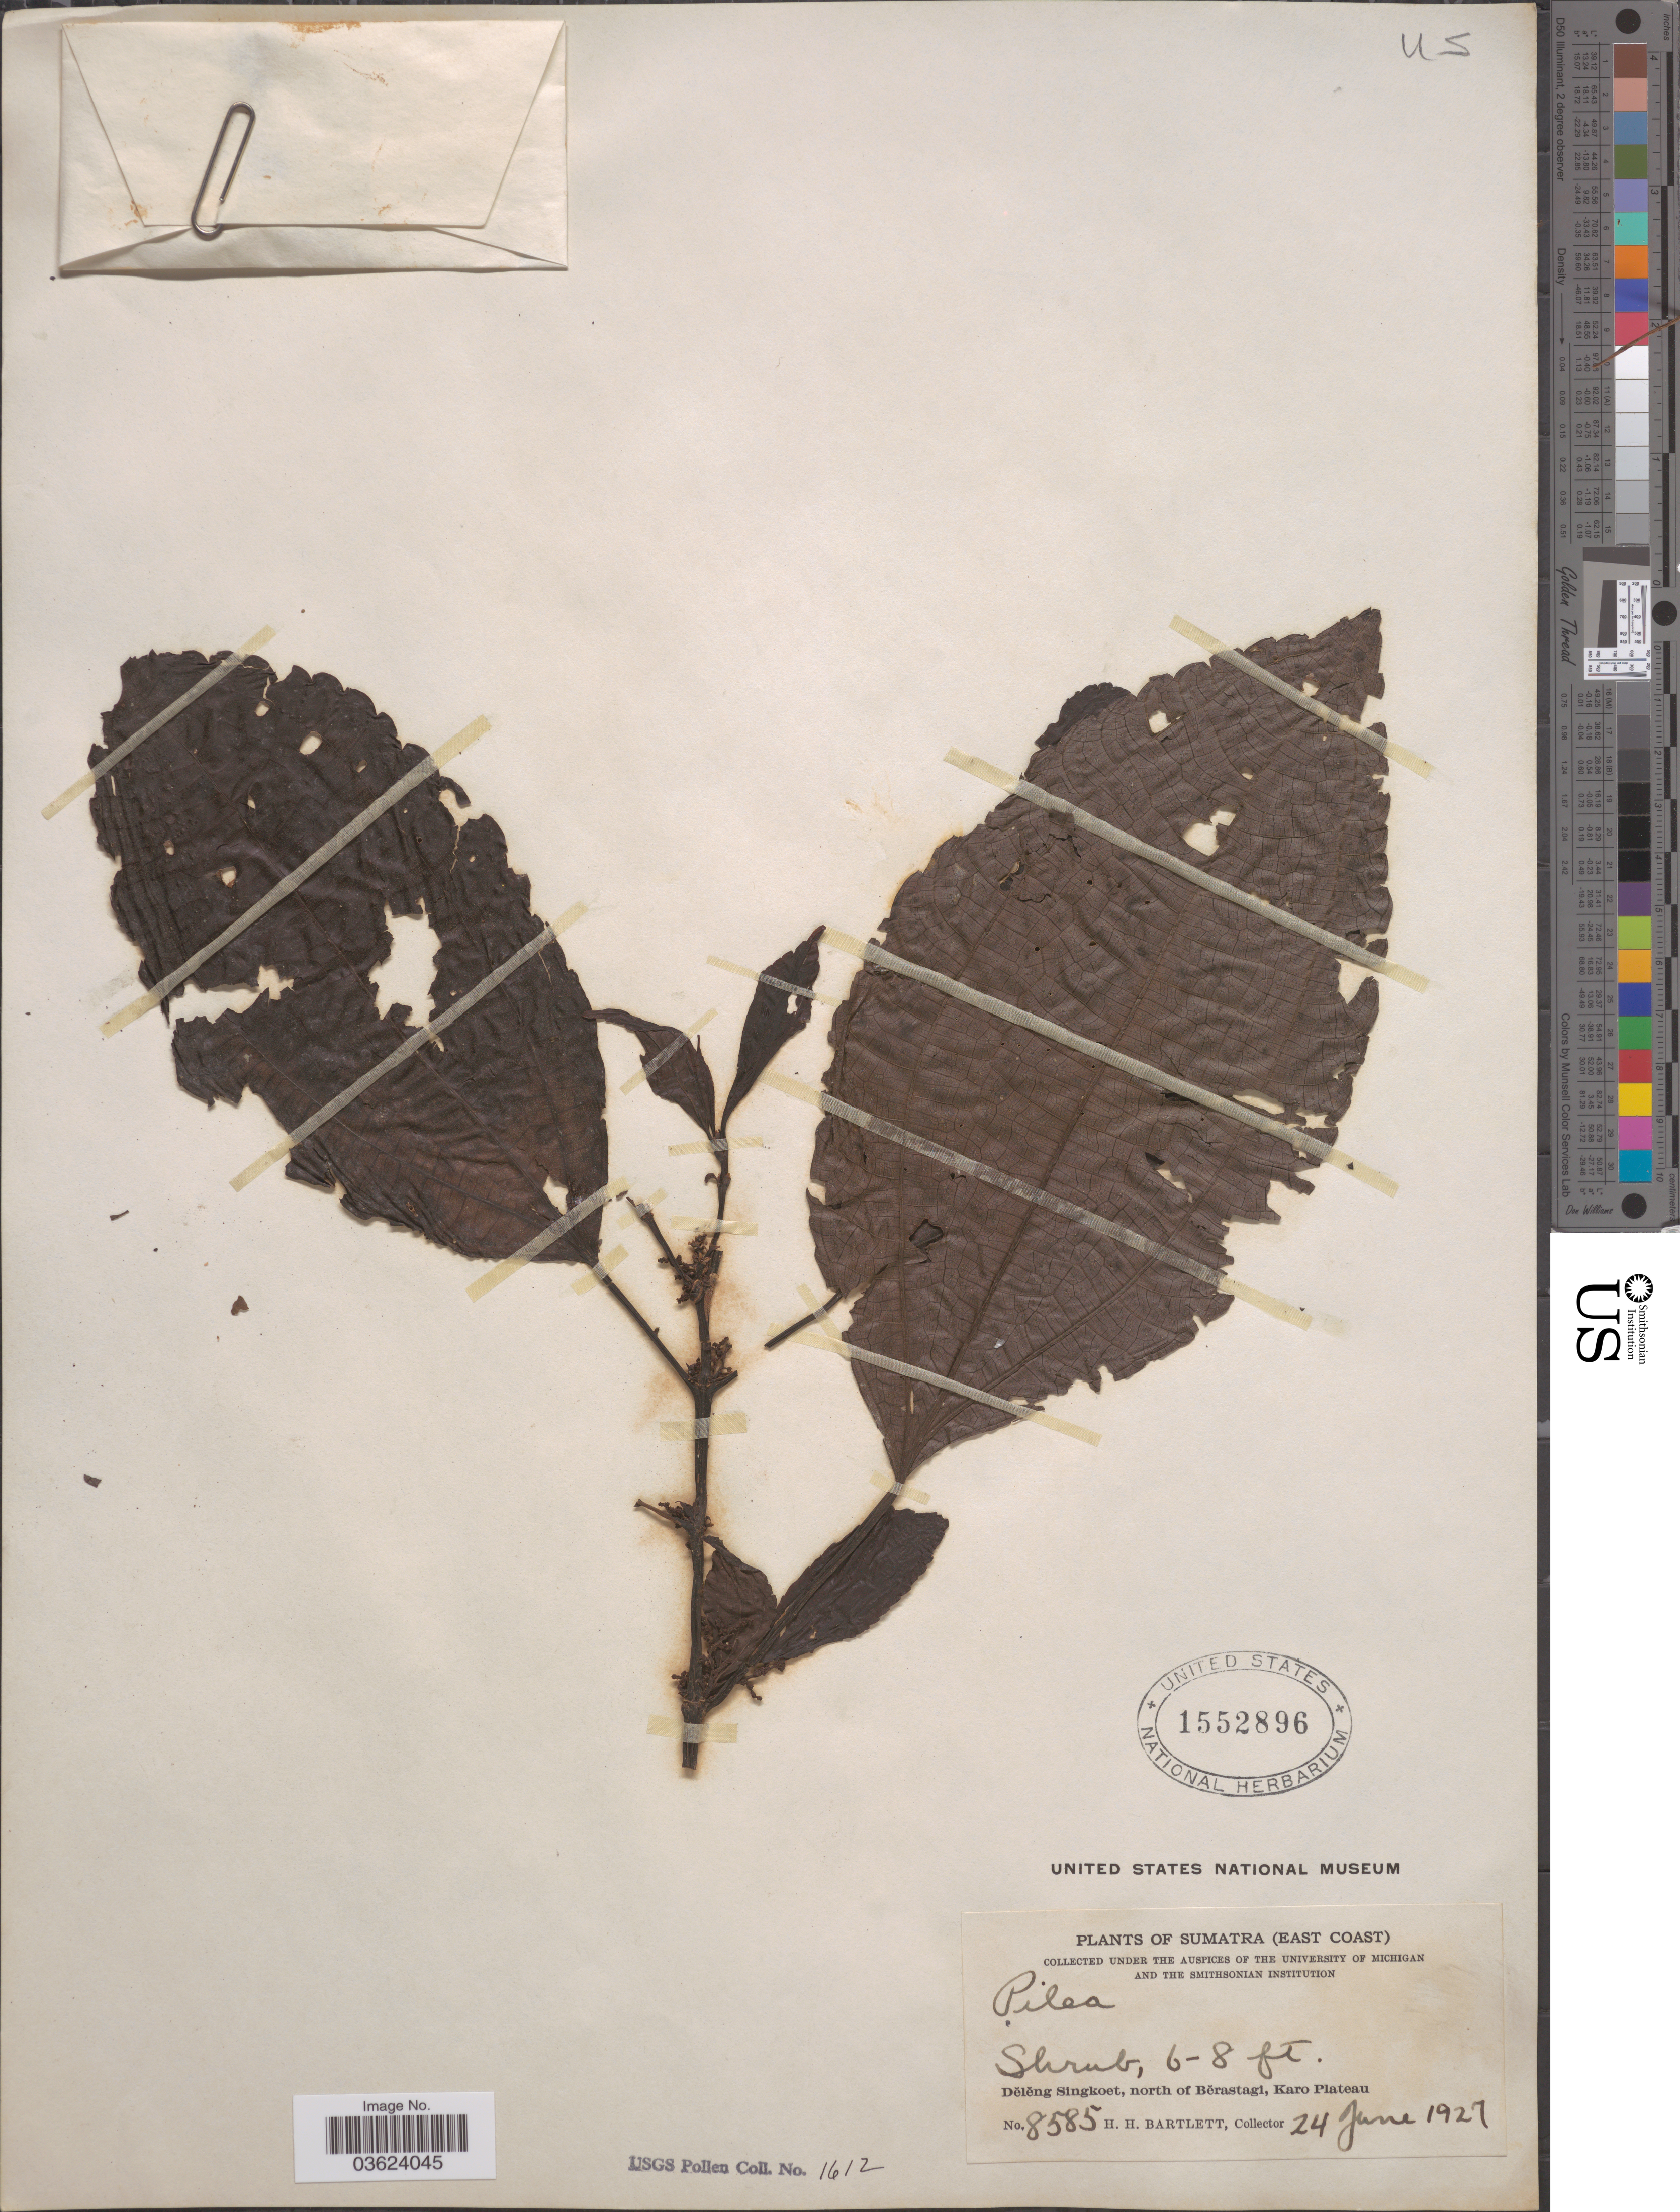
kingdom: Plantae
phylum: Tracheophyta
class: Magnoliopsida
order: Rosales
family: Urticaceae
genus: Pilea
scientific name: Pilea sp.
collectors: H. H. Bartlett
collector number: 8585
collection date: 1927-06-24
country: Indonesia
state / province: Sumatra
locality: (East Coast). Dělěng Singkoet, north of Běrastagi, Karo Plateau.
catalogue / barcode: US 1552896